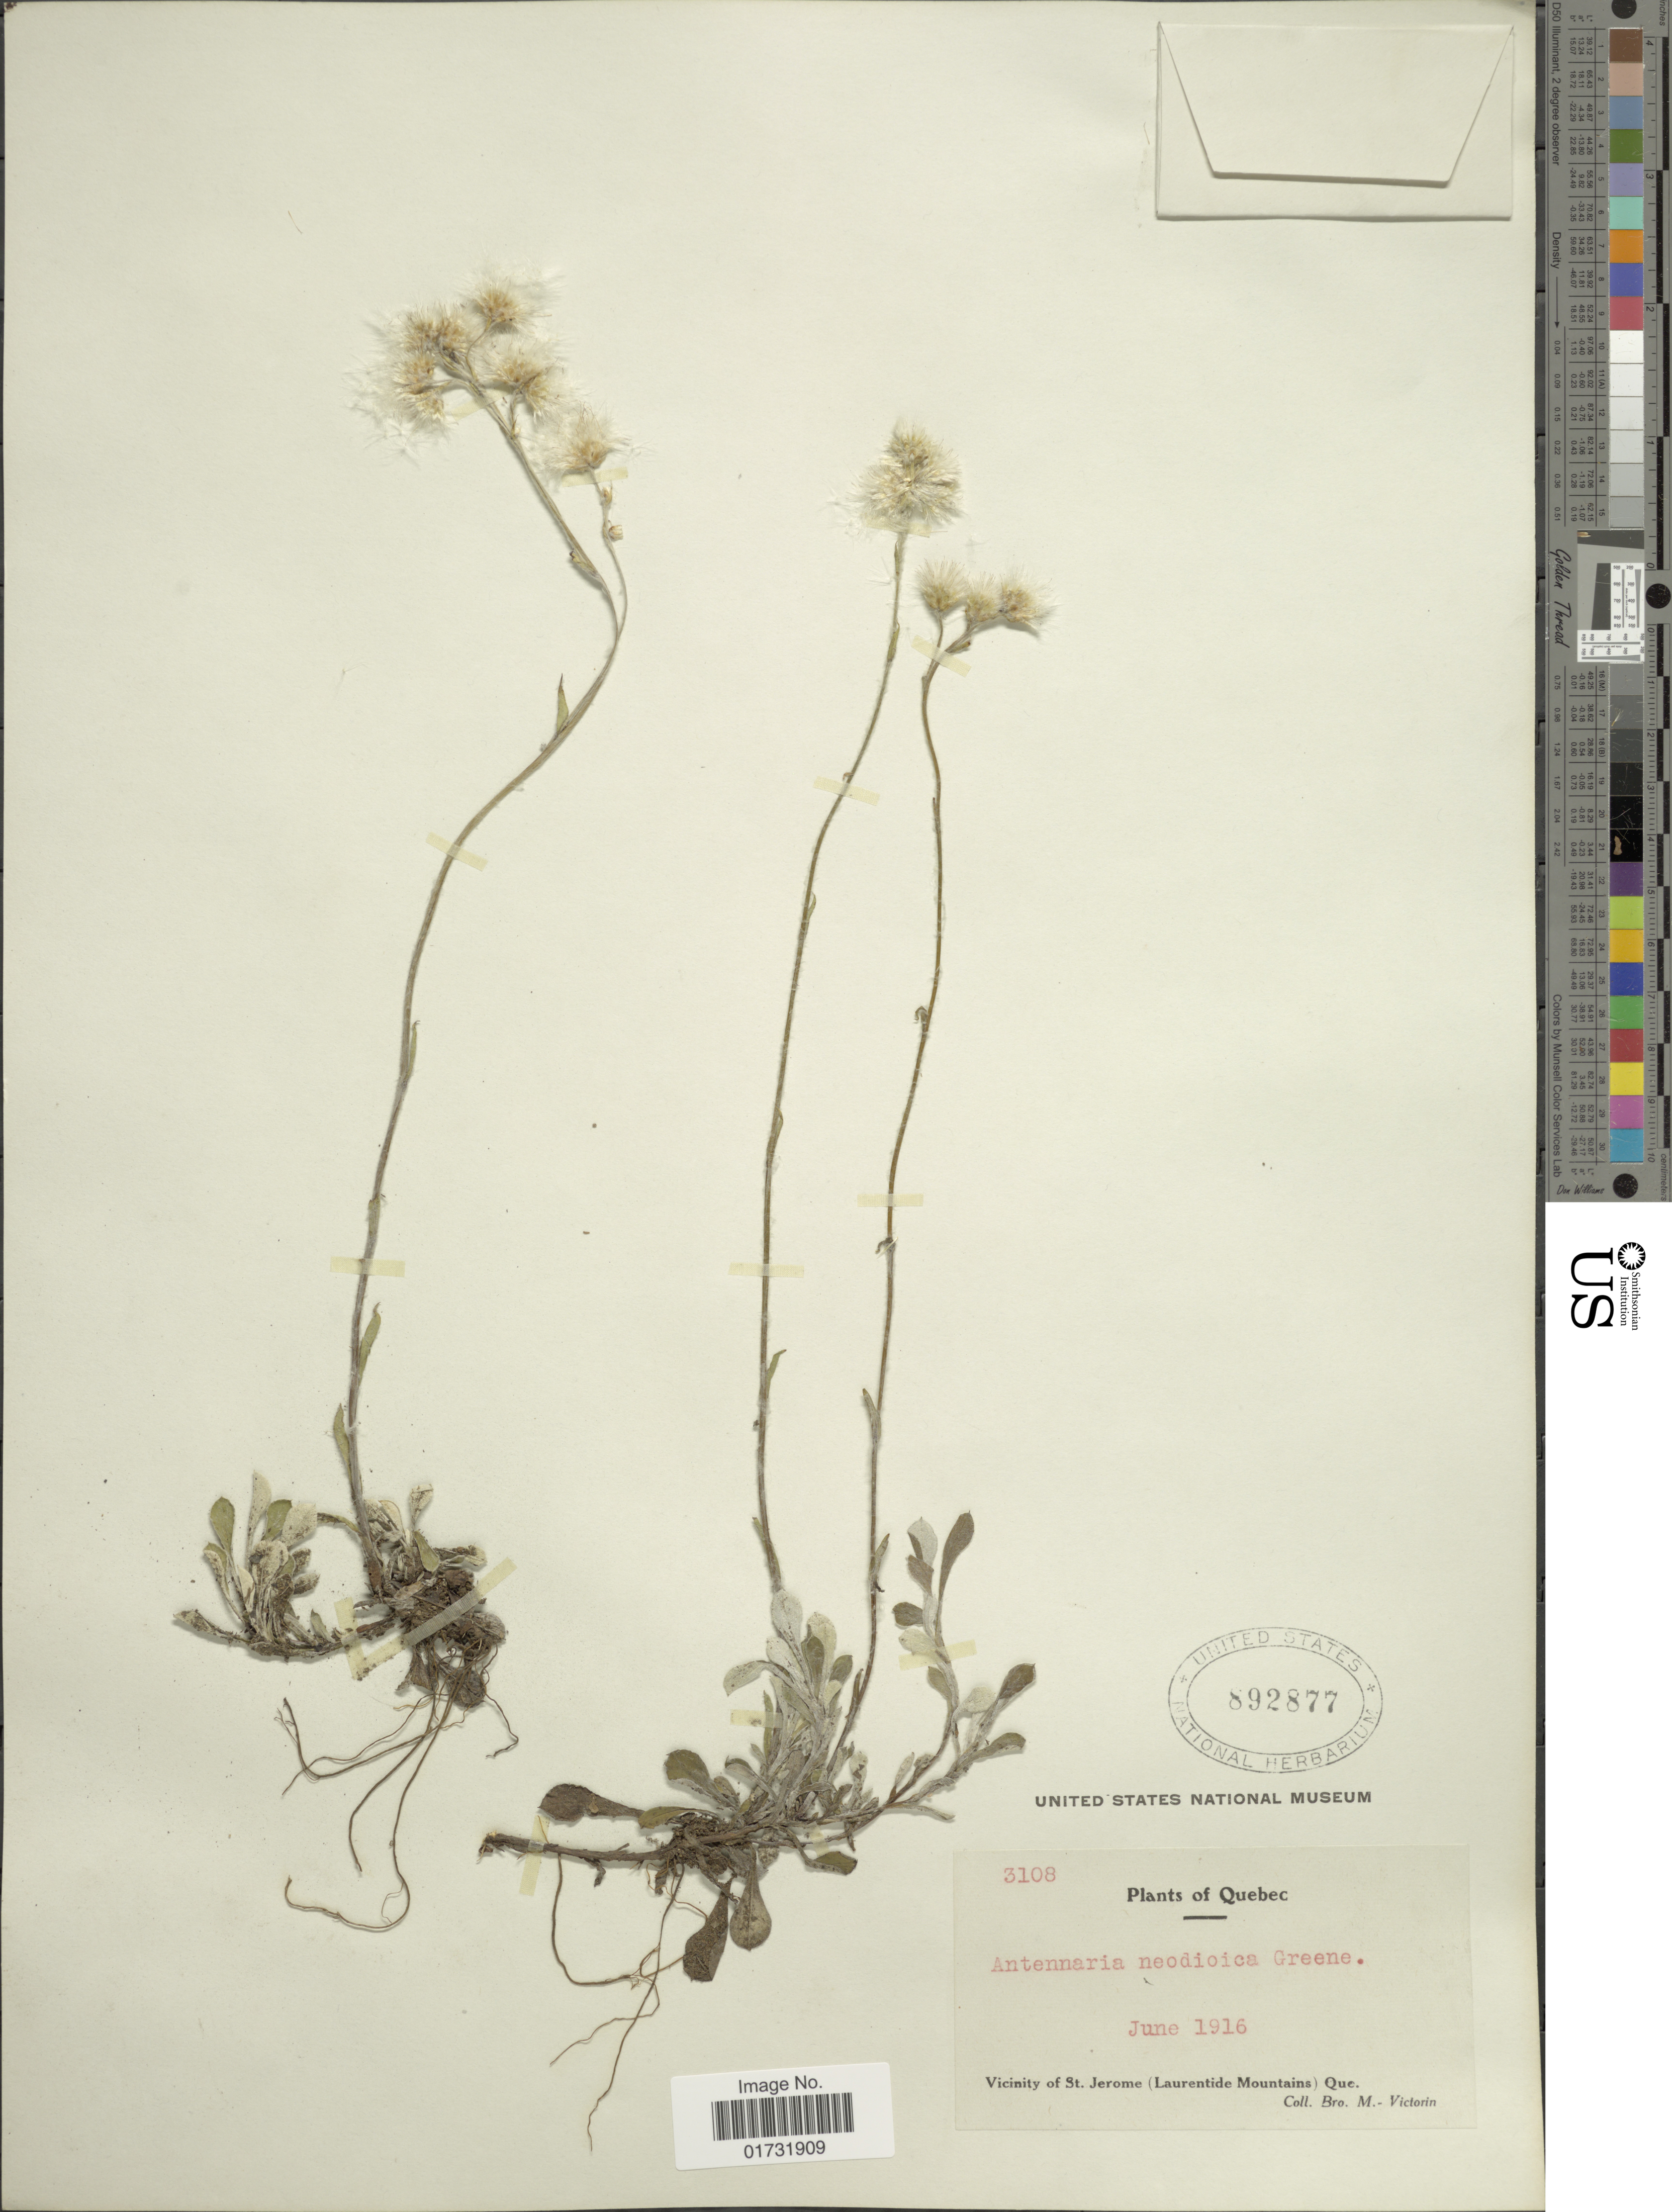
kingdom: Plantae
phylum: Tracheophyta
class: Magnoliopsida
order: Asterales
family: Asteraceae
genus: Antennaria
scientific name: Antennaria neodioica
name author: Greene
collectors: B. Victorin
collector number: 3108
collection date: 1916-06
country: Canada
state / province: Quebec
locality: Vicinity of St. Jerome (Laurentide Mountains)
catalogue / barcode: US 892877